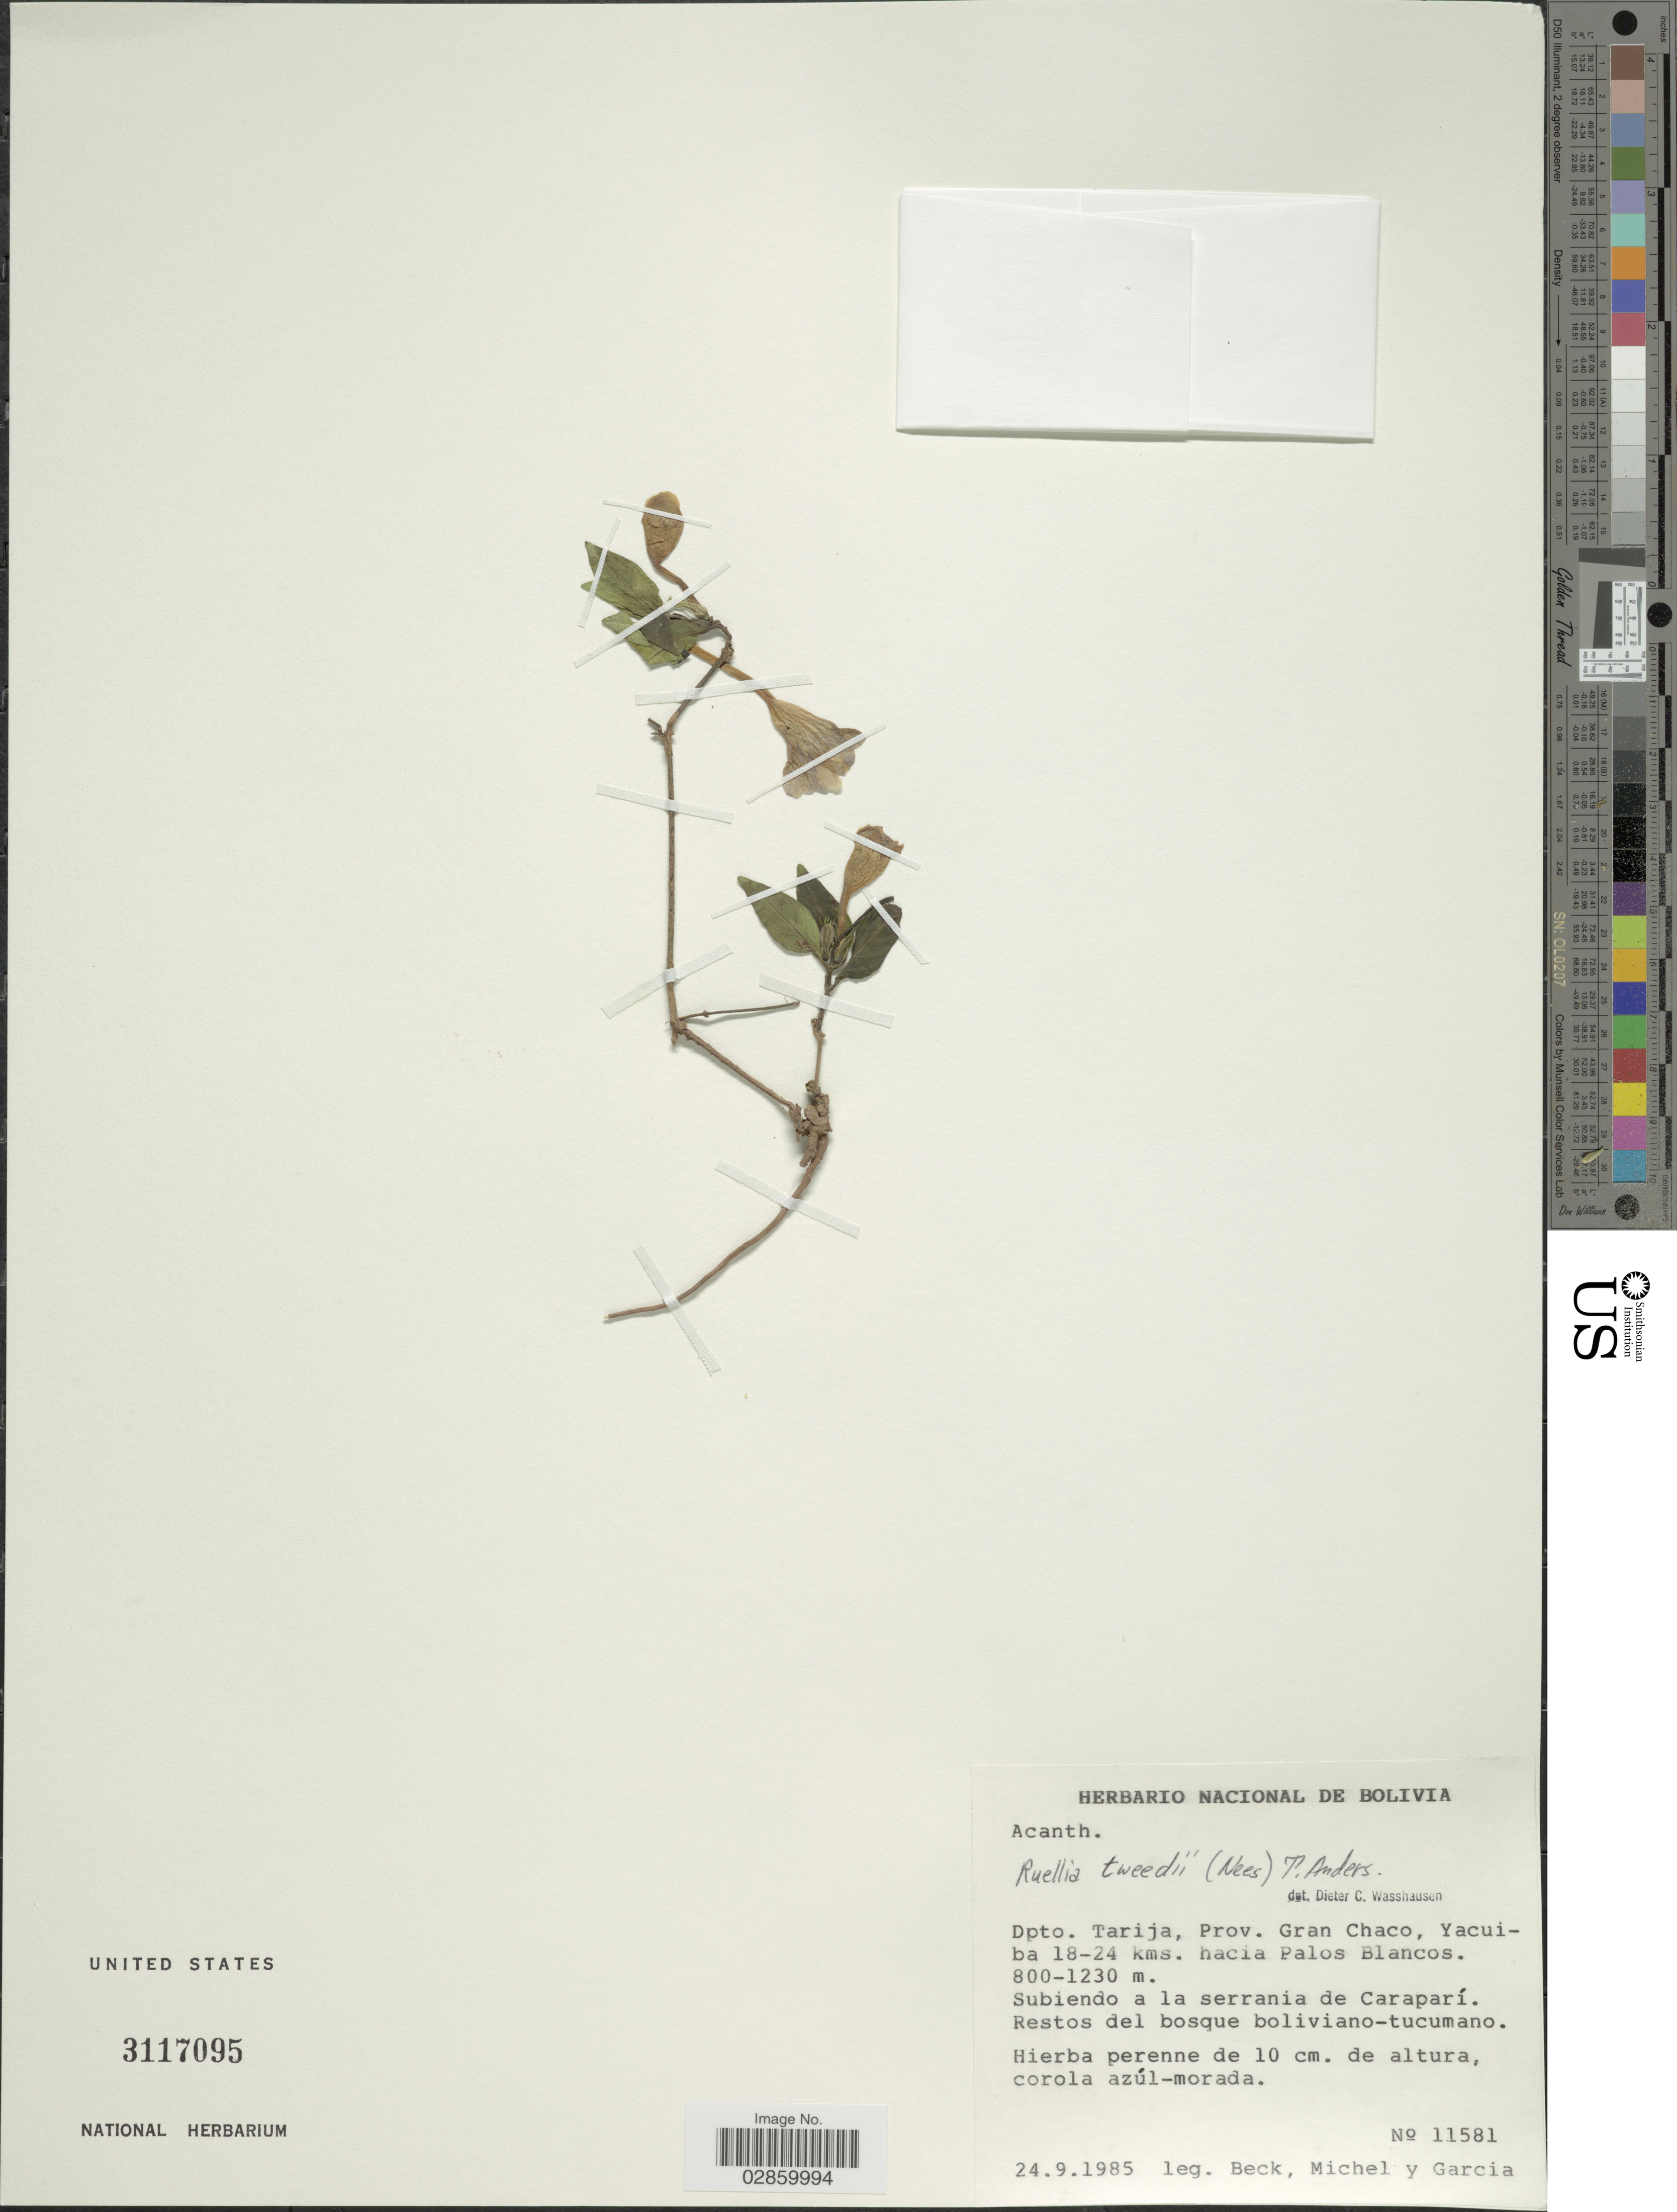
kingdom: Plantae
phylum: Tracheophyta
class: Magnoliopsida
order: Lamiales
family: Acanthaceae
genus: Ruellia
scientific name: Ruellia erythropus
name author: (Nees) Lindau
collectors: -- Beck, -. Michel & H. Garcia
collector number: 11581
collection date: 1985-09-24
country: Bolivia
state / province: Tarija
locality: Dpto. Tarija, Prov. Gran Chaco, Yacuiba 18-24 kms. hacia Palos Blancos, Subiendo a la serrania de Caraparí.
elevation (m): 800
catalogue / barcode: US 3117095